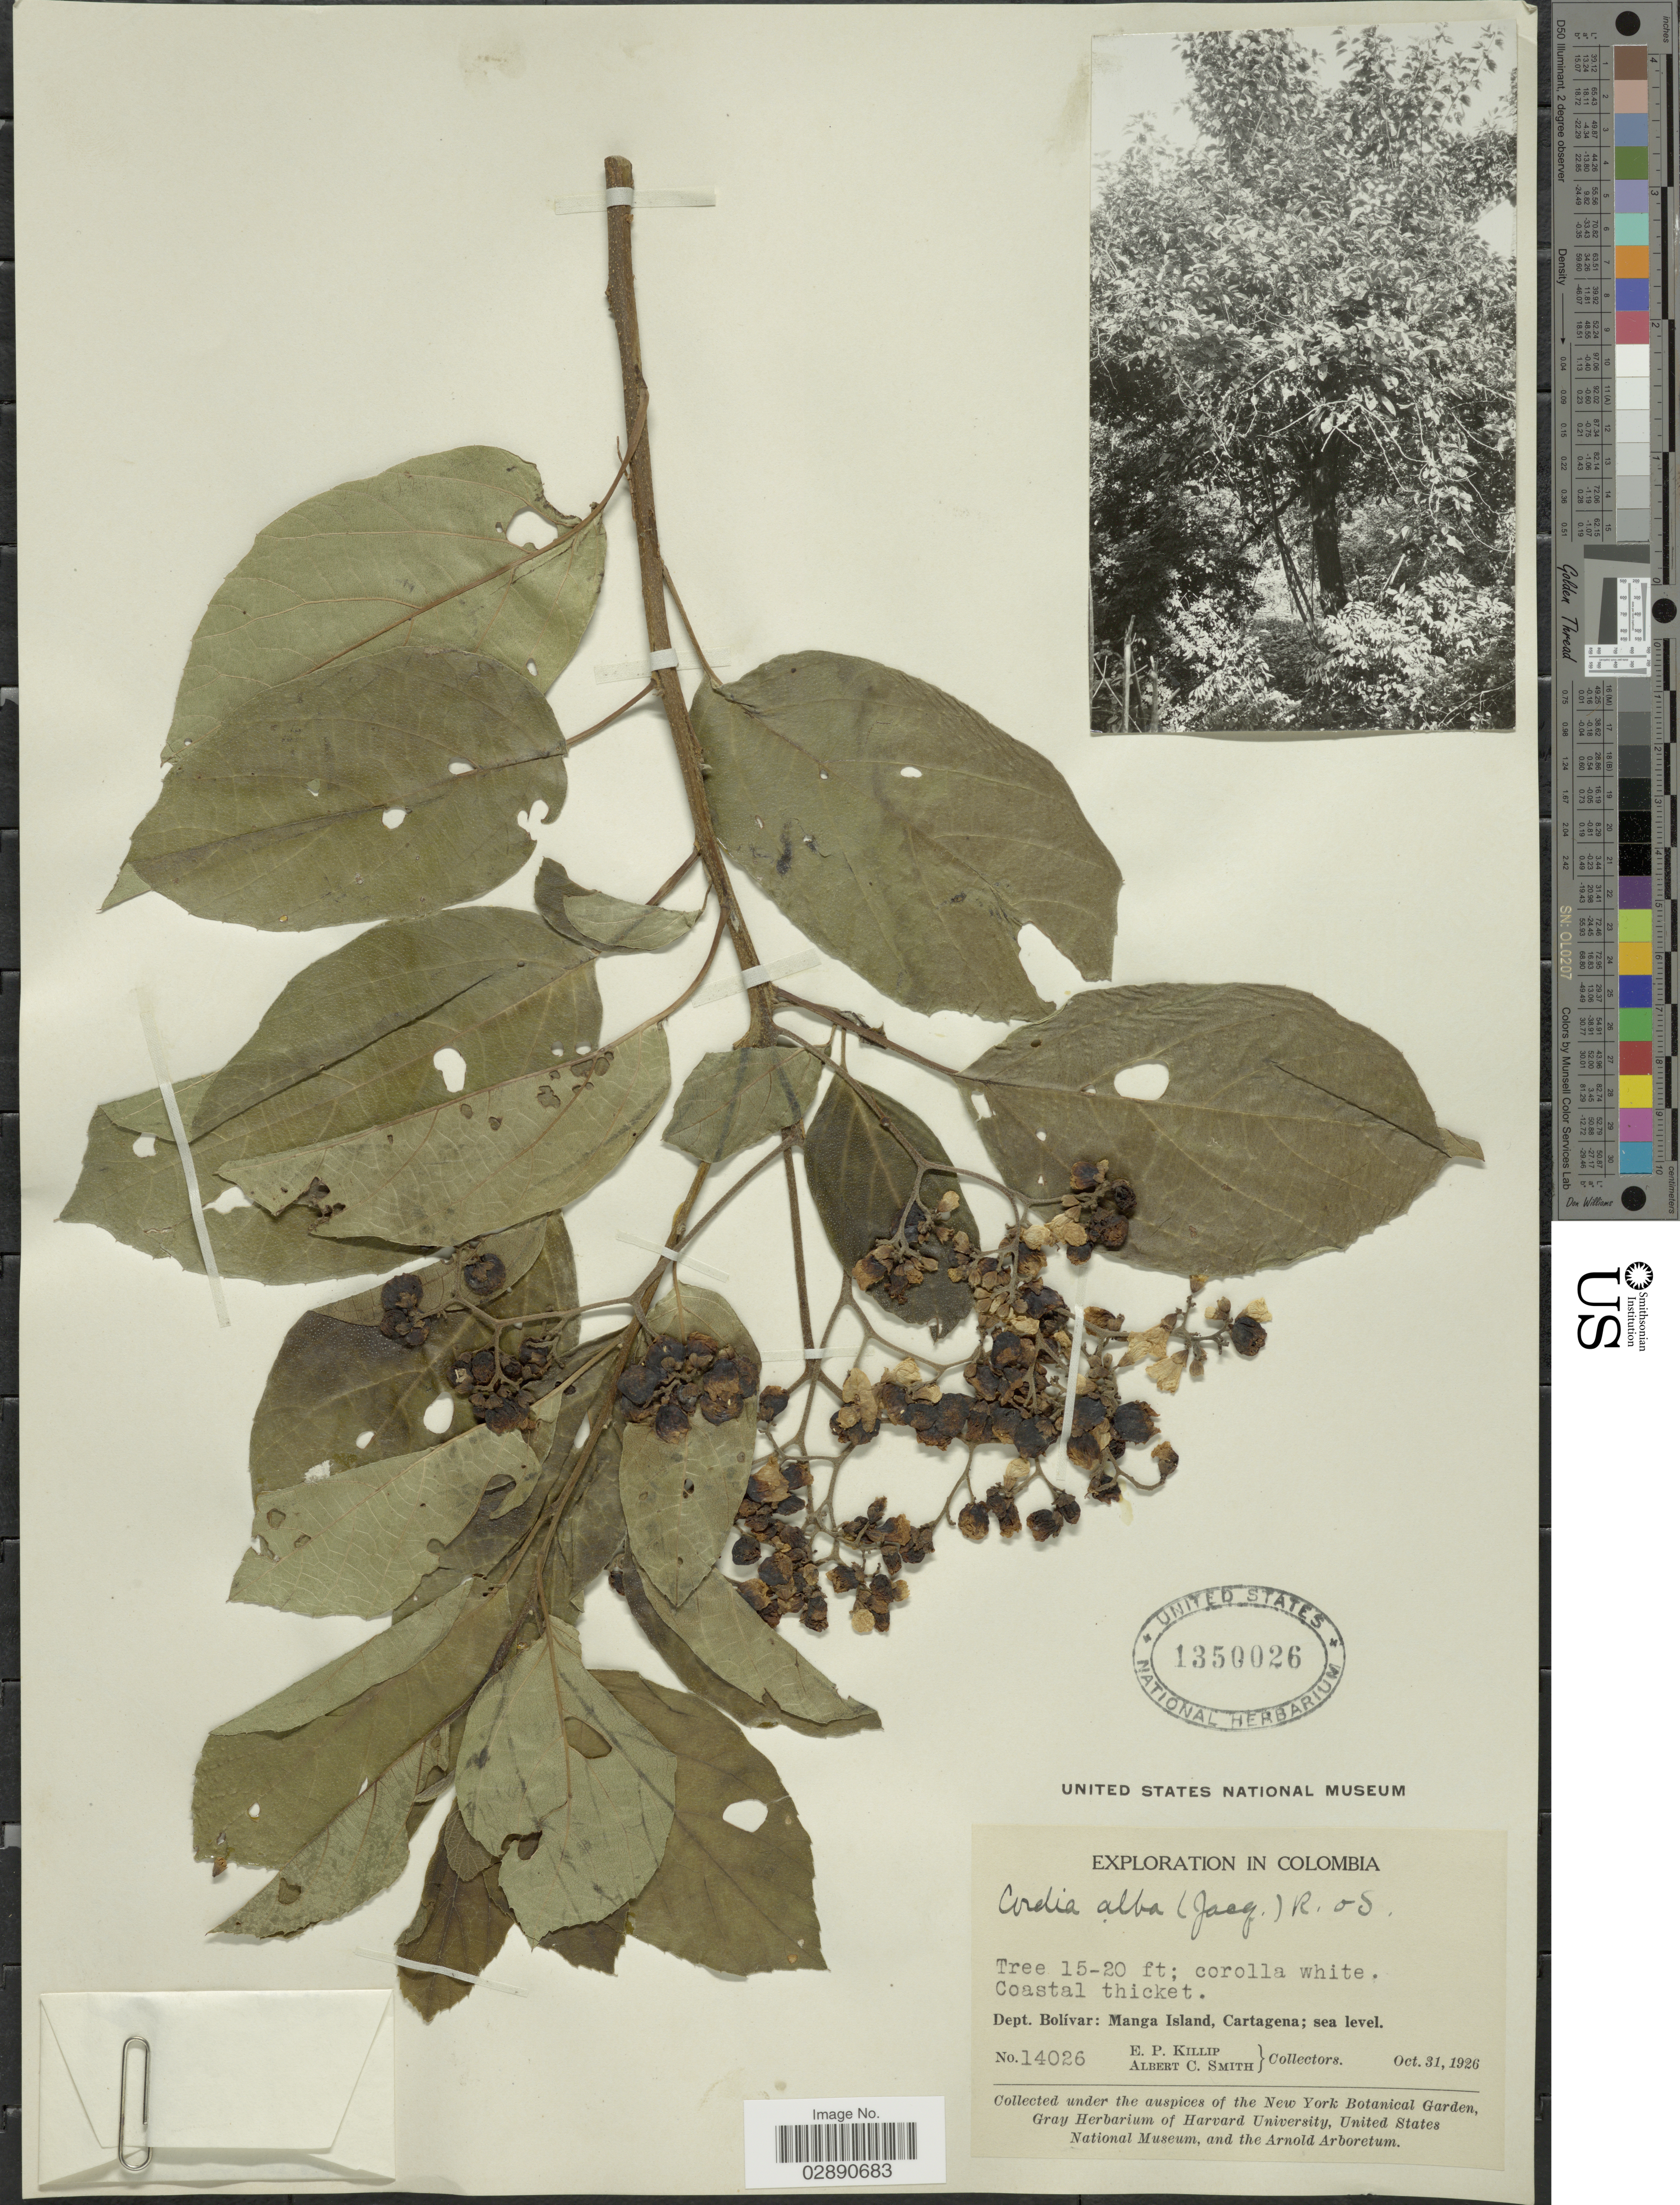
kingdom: Plantae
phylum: Tracheophyta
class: Magnoliopsida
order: Boraginales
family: Cordiaceae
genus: Cordia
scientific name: Cordia dentata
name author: Poir.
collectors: E. P. Killip & A. C. Smith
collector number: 14026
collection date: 1926-10-31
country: Colombia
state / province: Bolívar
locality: Dept. Bolívar: Manga Island, Cartagena.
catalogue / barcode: US 1350026